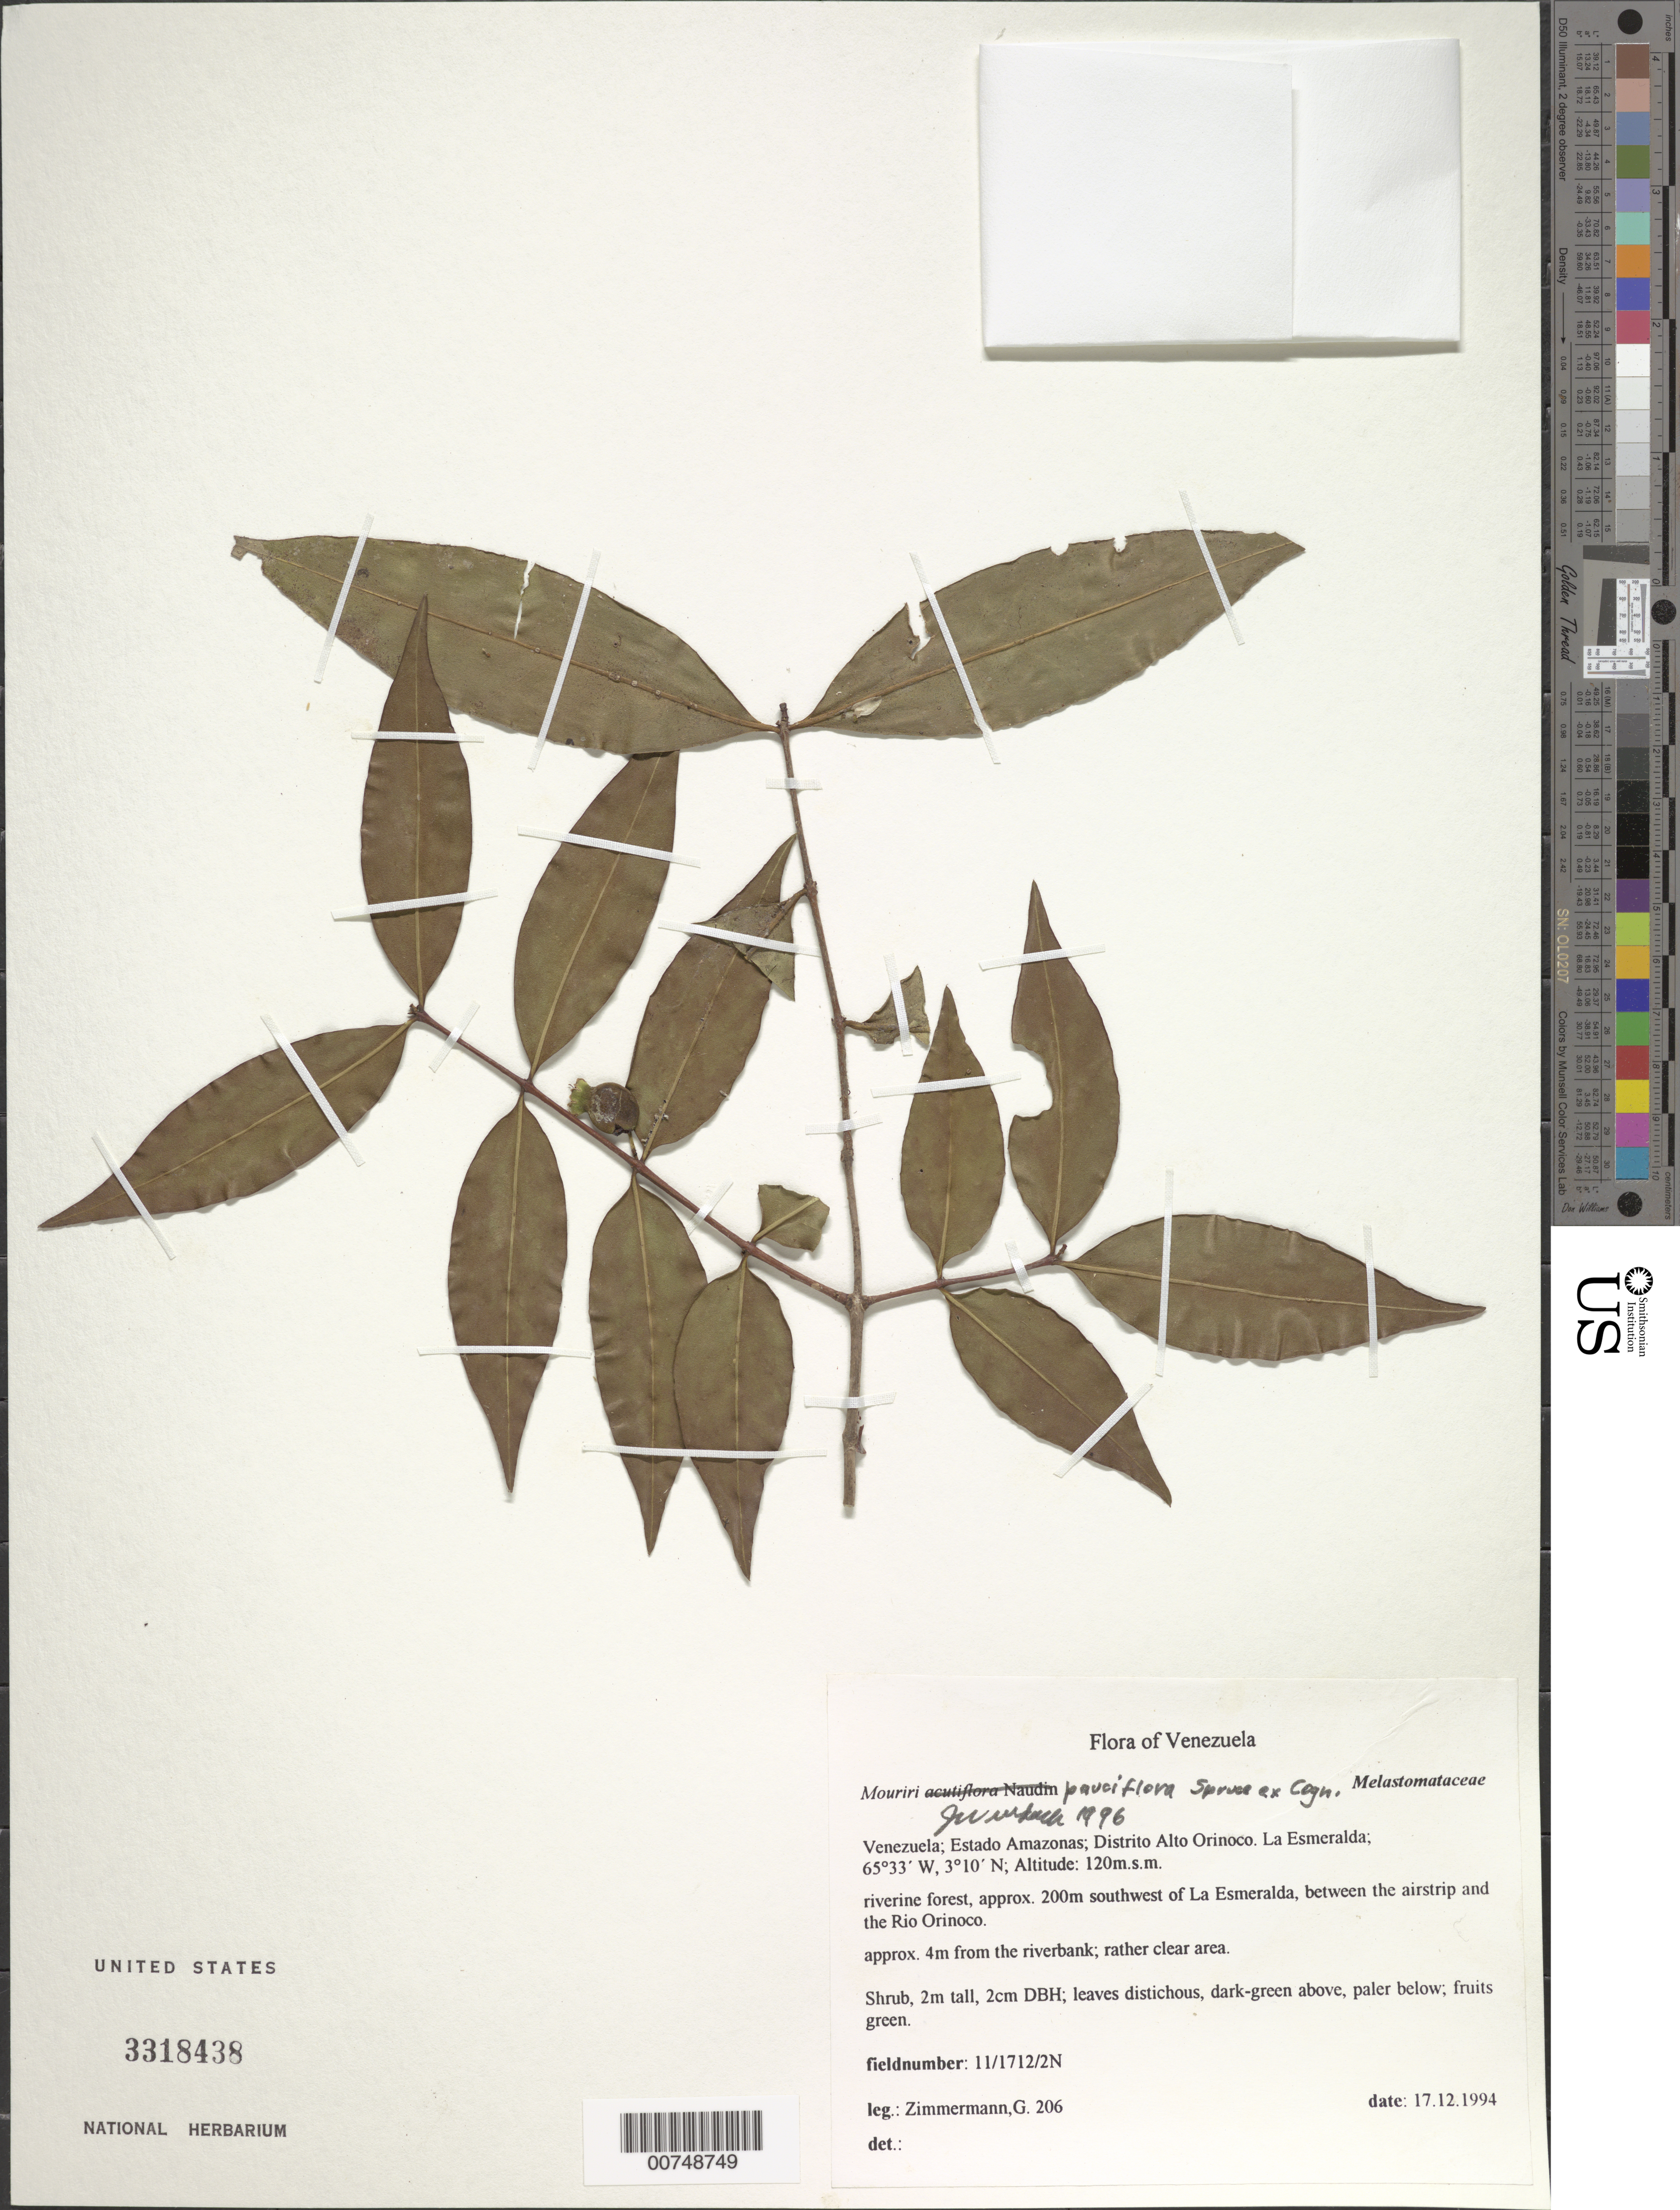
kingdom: Plantae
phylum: Tracheophyta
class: Magnoliopsida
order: Myrtales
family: Melastomataceae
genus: Mouriri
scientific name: Mouriri pauciflora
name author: Spruce ex Cogn.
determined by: Wurdack, John J., (US), US (UNITED STATES)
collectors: G. Zimmermann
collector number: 206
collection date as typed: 17-Dec-94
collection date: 1994-12-17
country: Venezuela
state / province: Amazonas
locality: Distr. Alto Orinoco, 200 m SW of La Esmeralda, between the airstrip and the Río Orinoco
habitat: Approx. 4 m from the riverbank; rather clear area; riverine forest; sous-bois sur sol marecageux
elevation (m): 120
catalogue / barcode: US 3318438